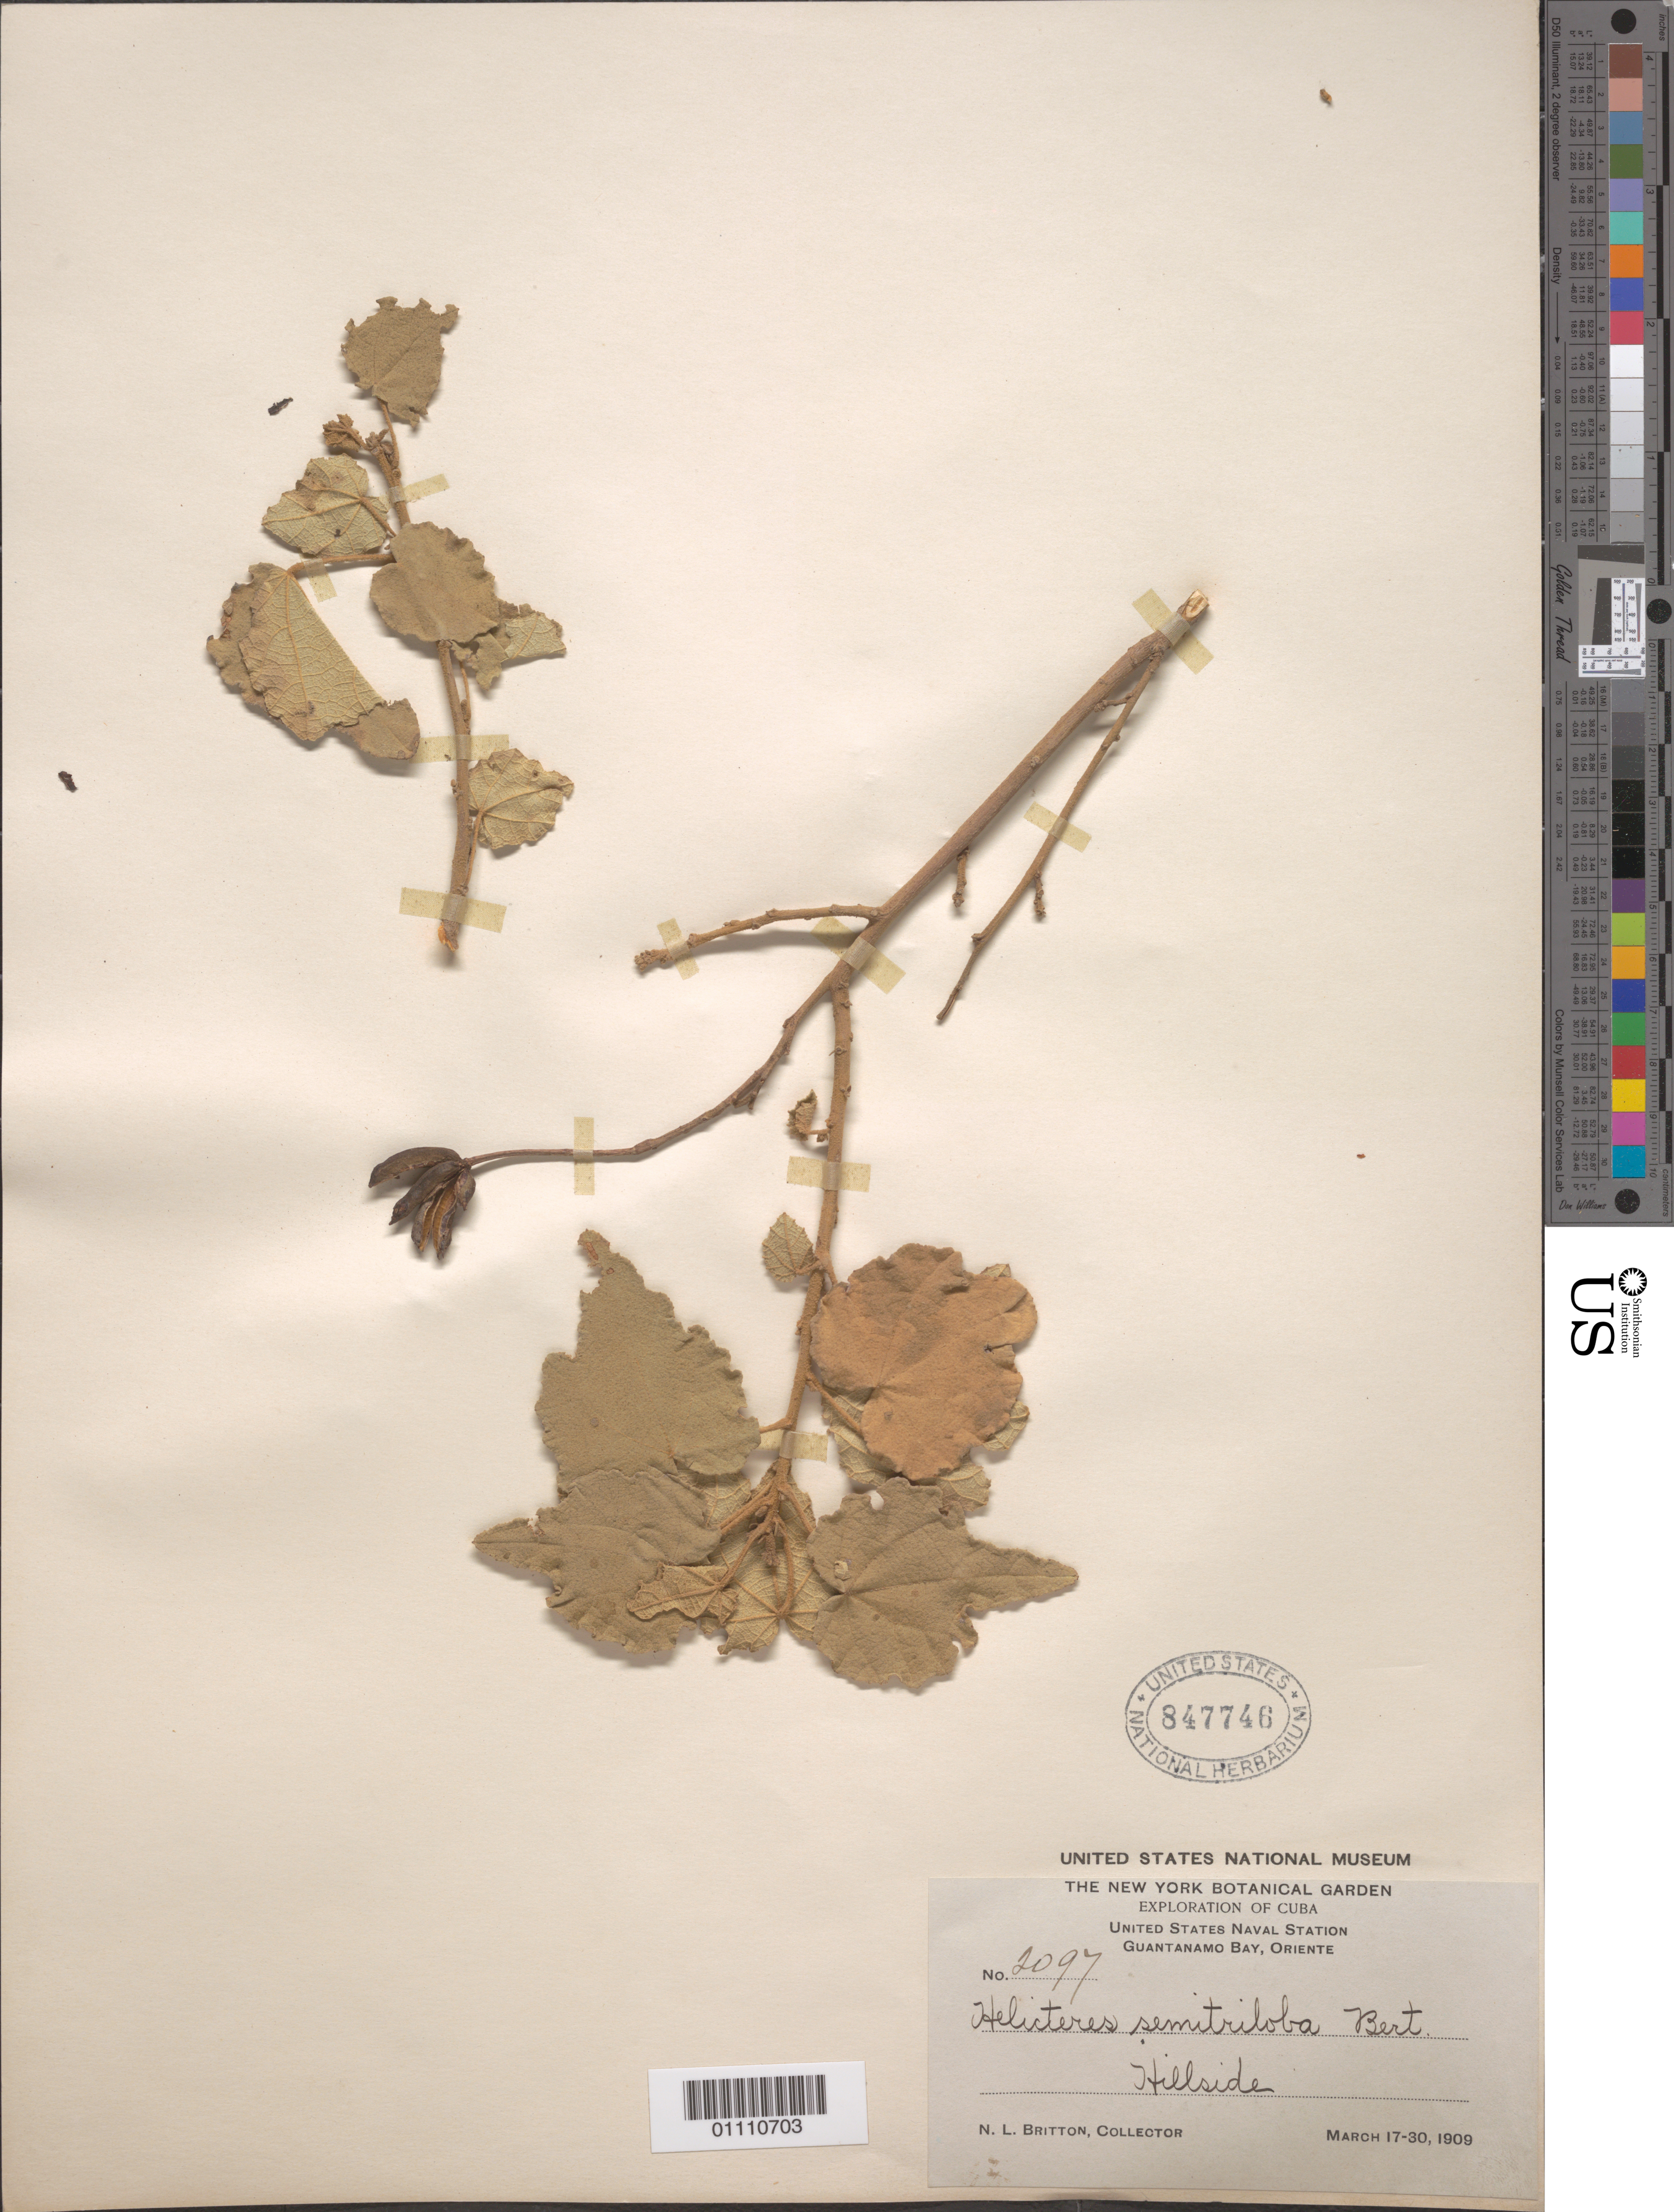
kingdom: Plantae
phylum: Tracheophyta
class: Magnoliopsida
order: Malvales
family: Malvaceae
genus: Helicteres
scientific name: Helicteres semitriloba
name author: Bertero ex DC.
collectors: N. Britton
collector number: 2097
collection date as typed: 17 Mar 1909 to 30 Mar 1909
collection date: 1909-03-17/1909-03-30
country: Cuba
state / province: Guantánamo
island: Cuba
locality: United States Naval Station, Guantánamo Bay, Oriente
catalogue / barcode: US 847746